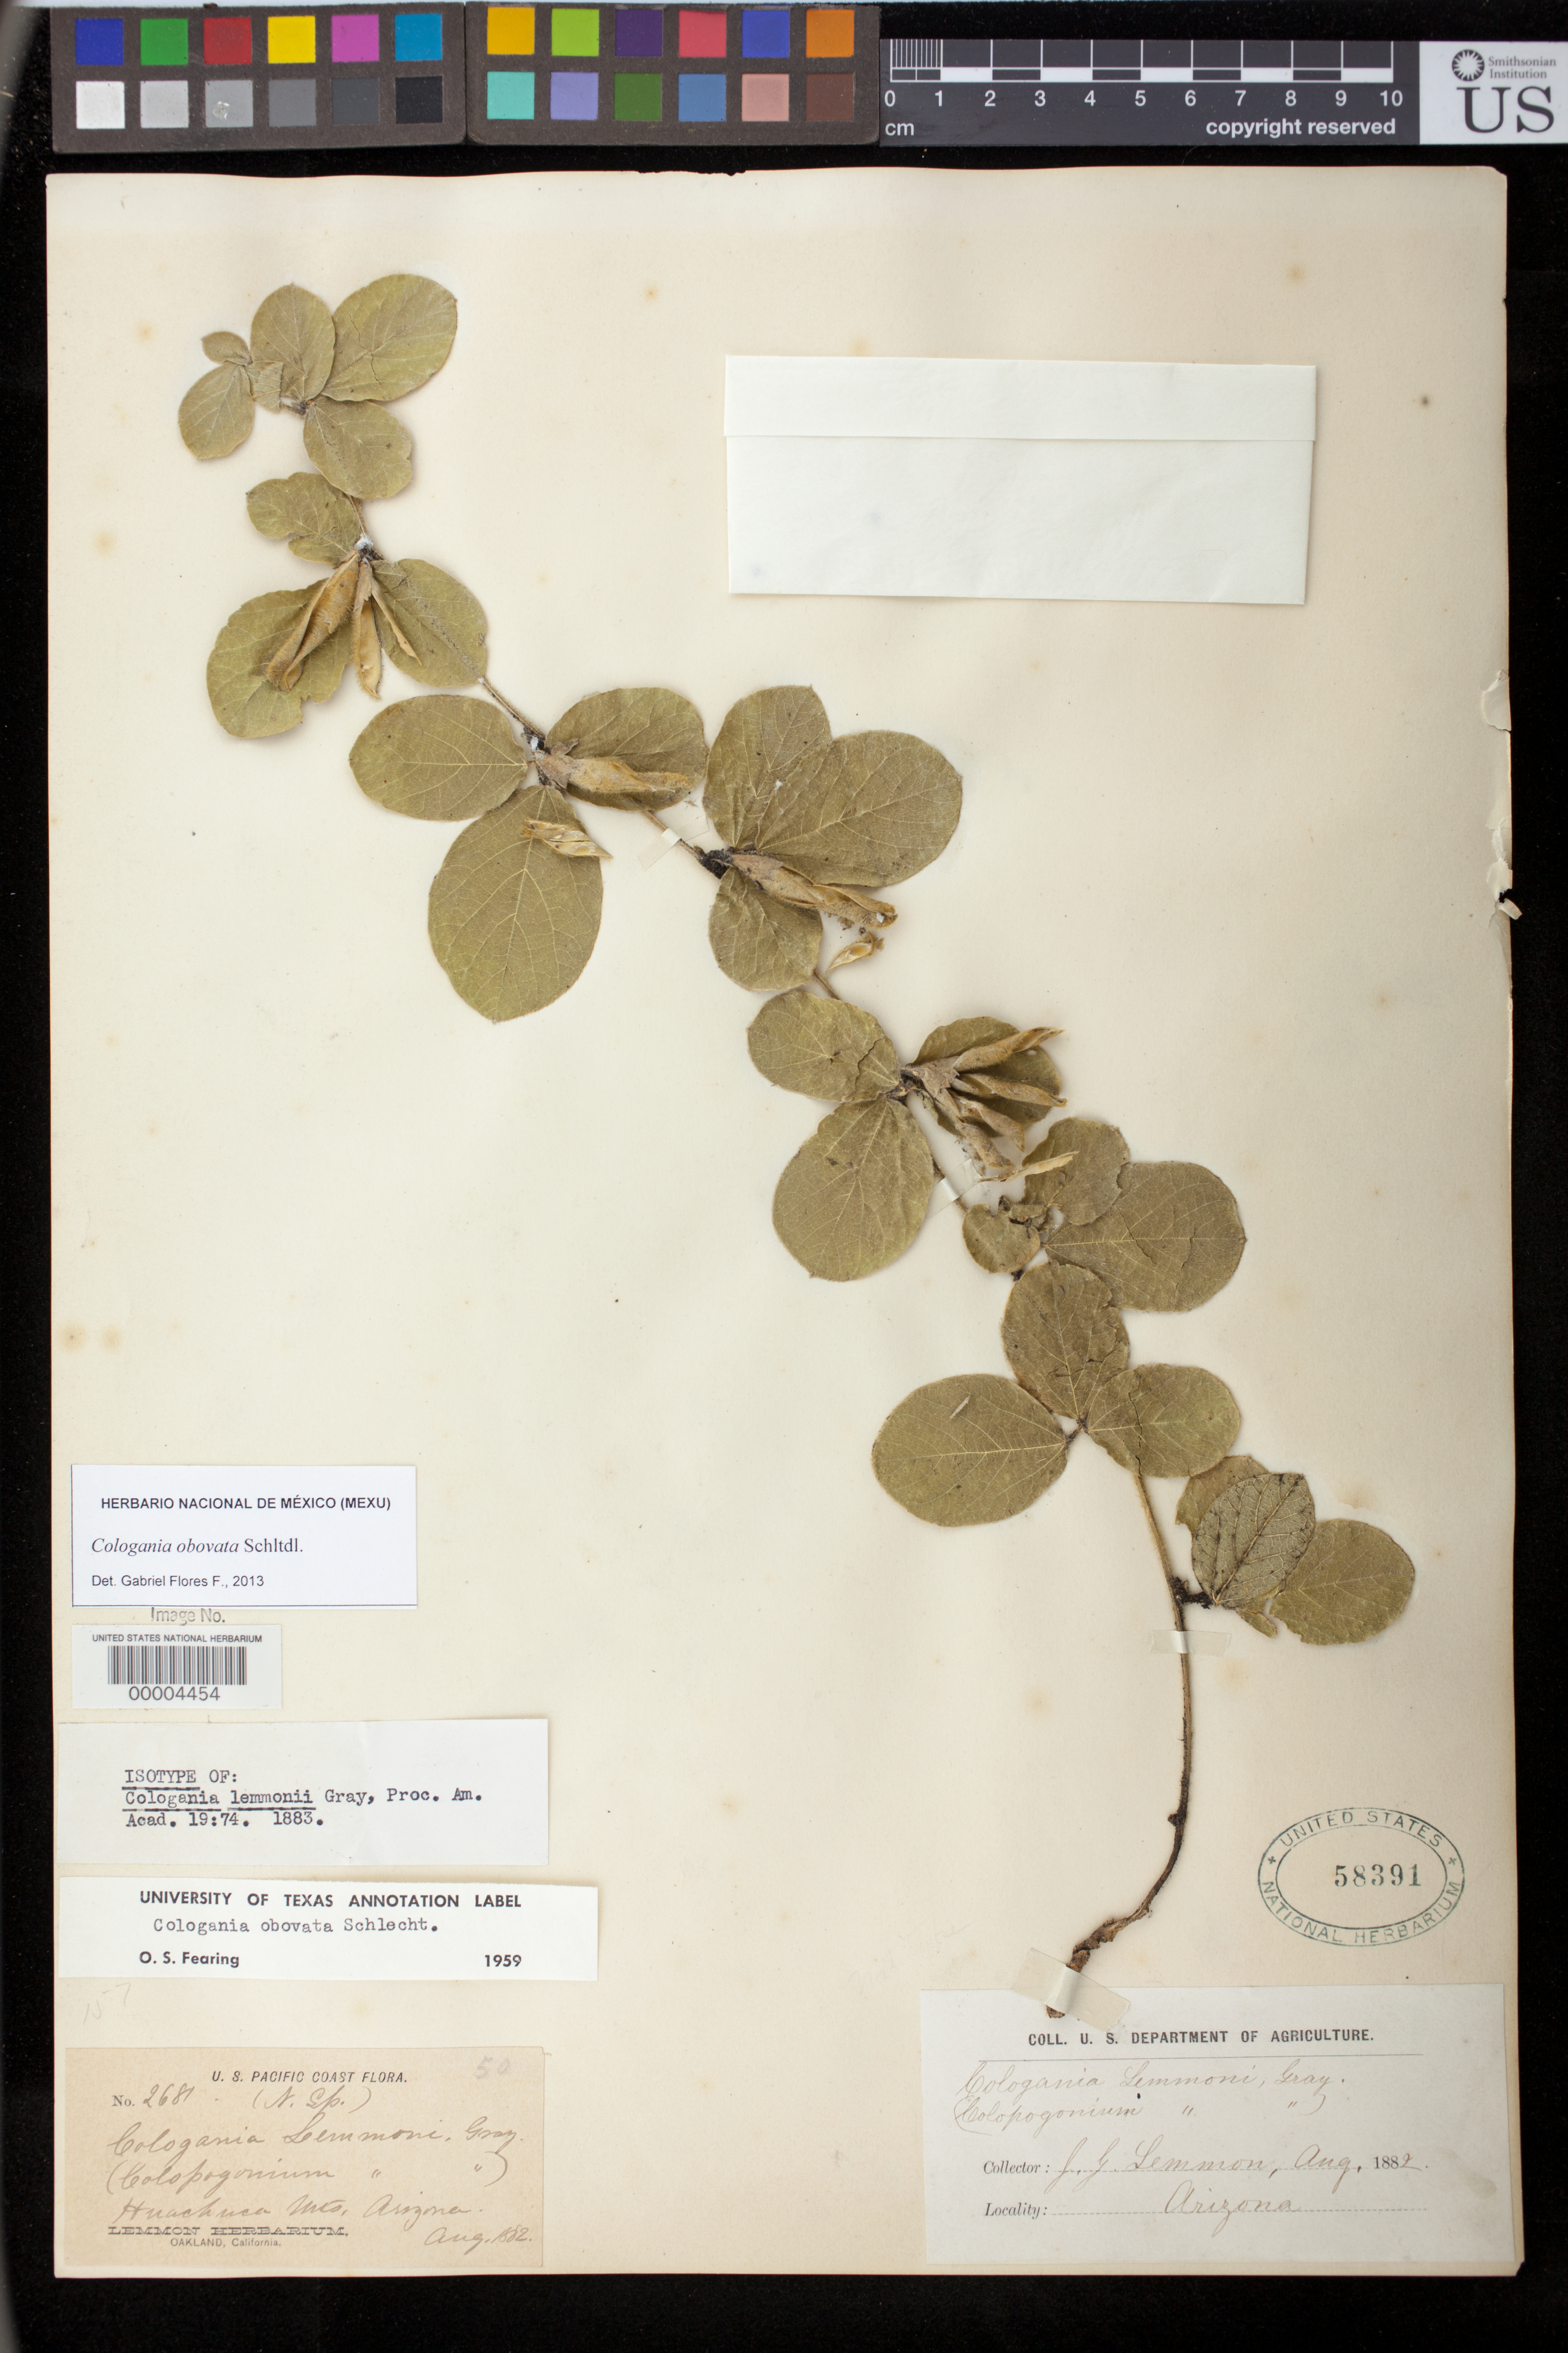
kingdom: Plantae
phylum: Tracheophyta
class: Magnoliopsida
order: Fabales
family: Fabaceae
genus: Cologania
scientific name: Cologania lemmonii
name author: A. Gray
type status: Isosyntype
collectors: J. G. Lemmon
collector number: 2681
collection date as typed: Aug 1882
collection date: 1882-08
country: United States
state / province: Arizona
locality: Huachuca Mts., Arizona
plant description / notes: Annotated as "isotype", but protologue cites 2 (synytype) collections, "Arizona, on the high mesas of the Chiricahui Mountains, 1881, and the Huachuca, 1882, Lemmon."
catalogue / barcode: US 58391